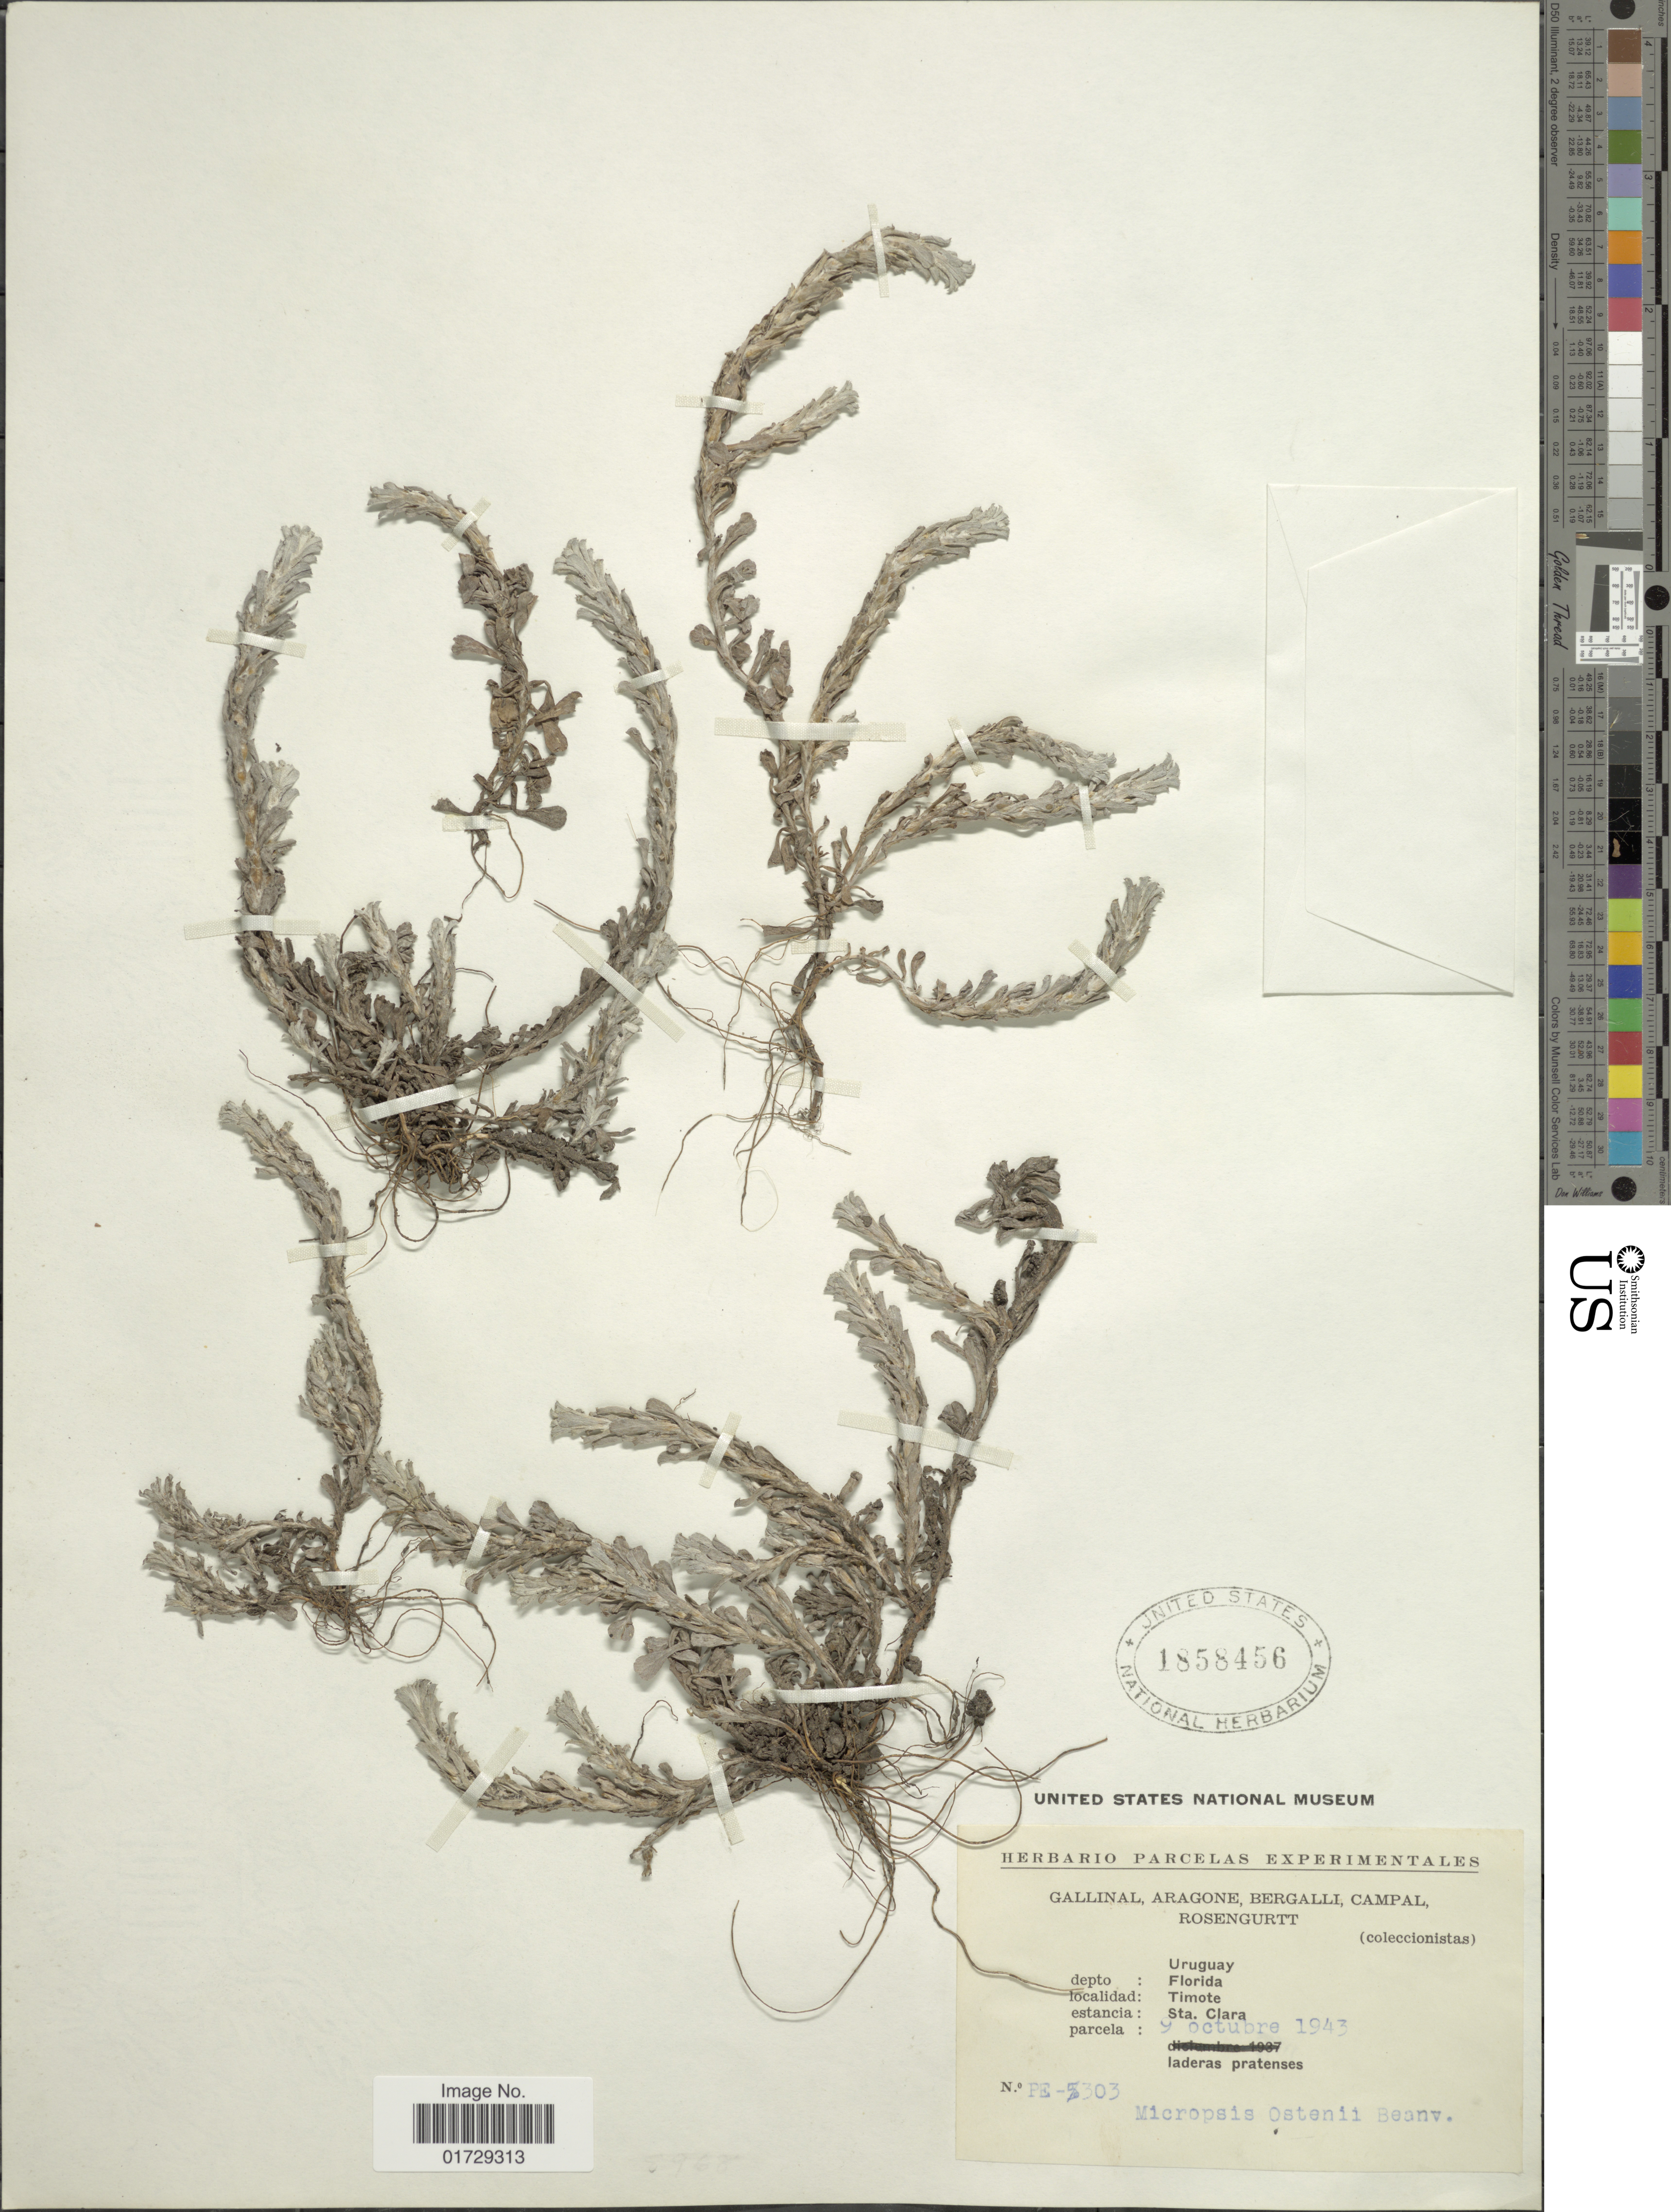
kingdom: Plantae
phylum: Tracheophyta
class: Magnoliopsida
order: Asterales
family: Asteraceae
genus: Micropsis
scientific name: Micropsis ostenii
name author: P. Beauv.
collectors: -. Gallinal, -- Aragone, -- Bergalli, -- Campal & Rosengurtt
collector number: PE5303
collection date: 1943-10-09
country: Uruguay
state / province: Florida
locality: Timote, Sta. Clara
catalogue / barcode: US 1858456